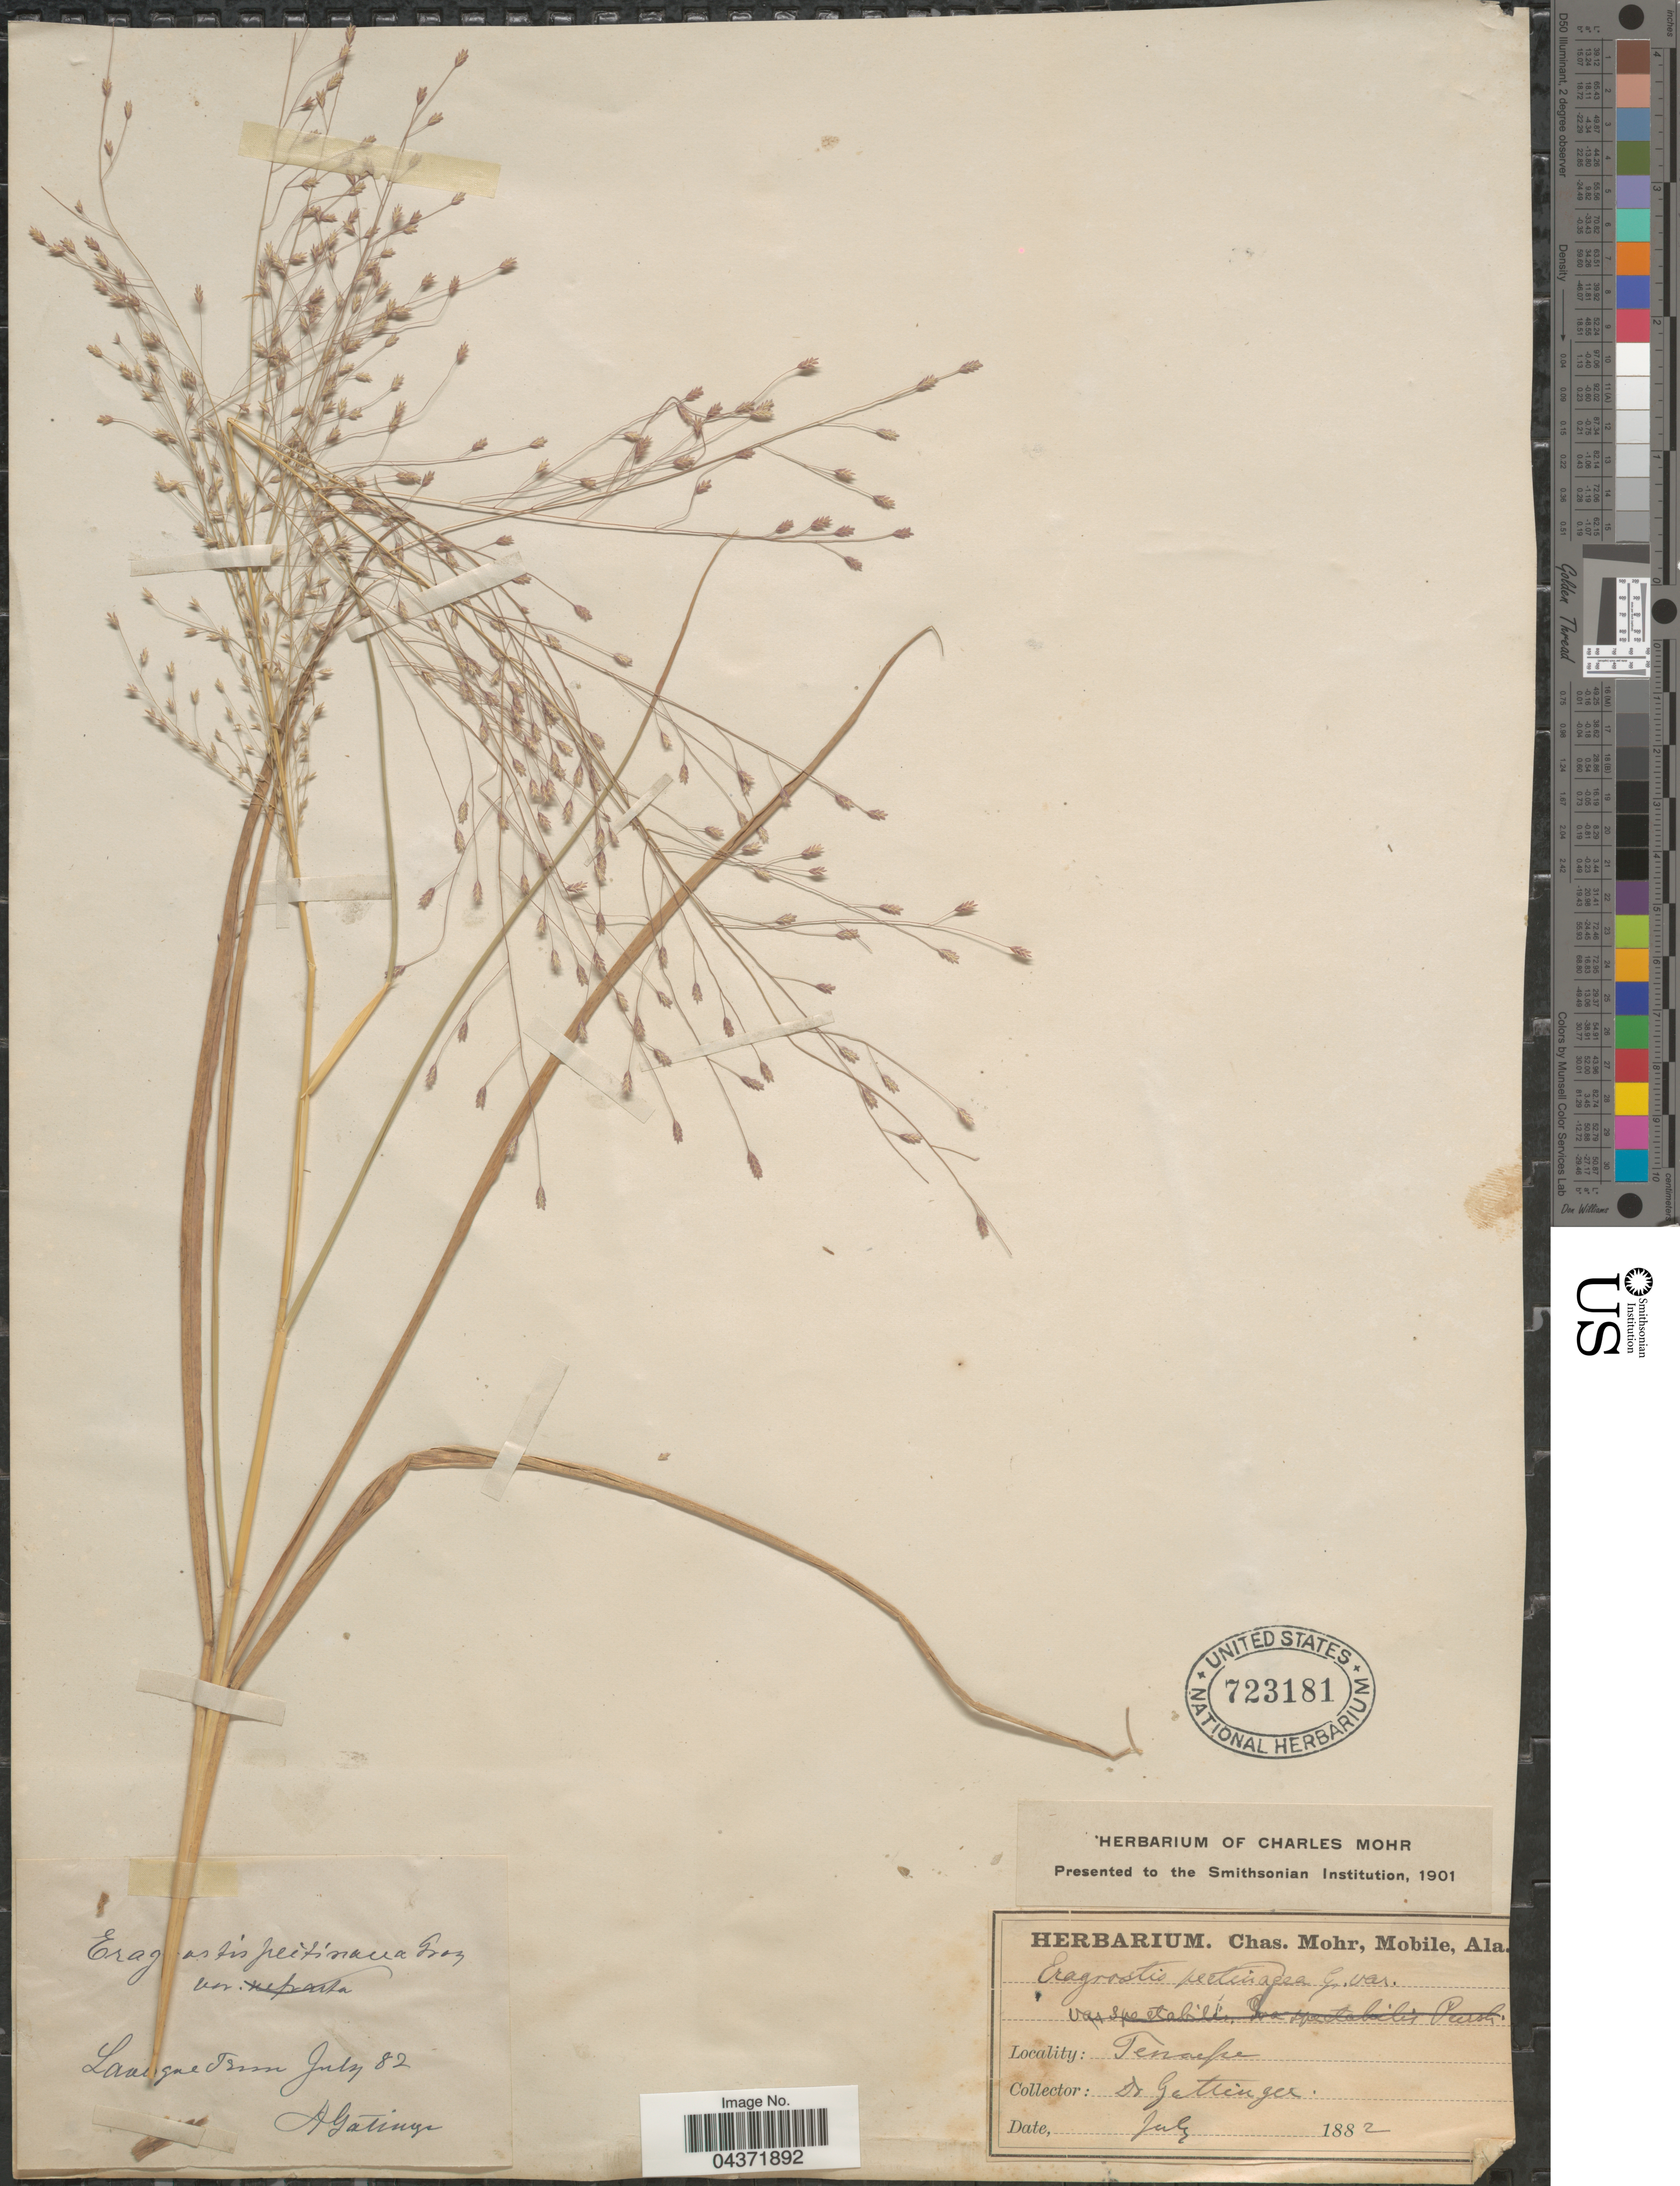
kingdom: Plantae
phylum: Tracheophyta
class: Liliopsida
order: Poales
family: Poaceae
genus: Eragrostis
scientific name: Eragrostis spectabilis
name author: (Pursh) Steud.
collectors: A. Gattinger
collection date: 1882-07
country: United States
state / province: Tennessee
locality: Lavergne.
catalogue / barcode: US 723181